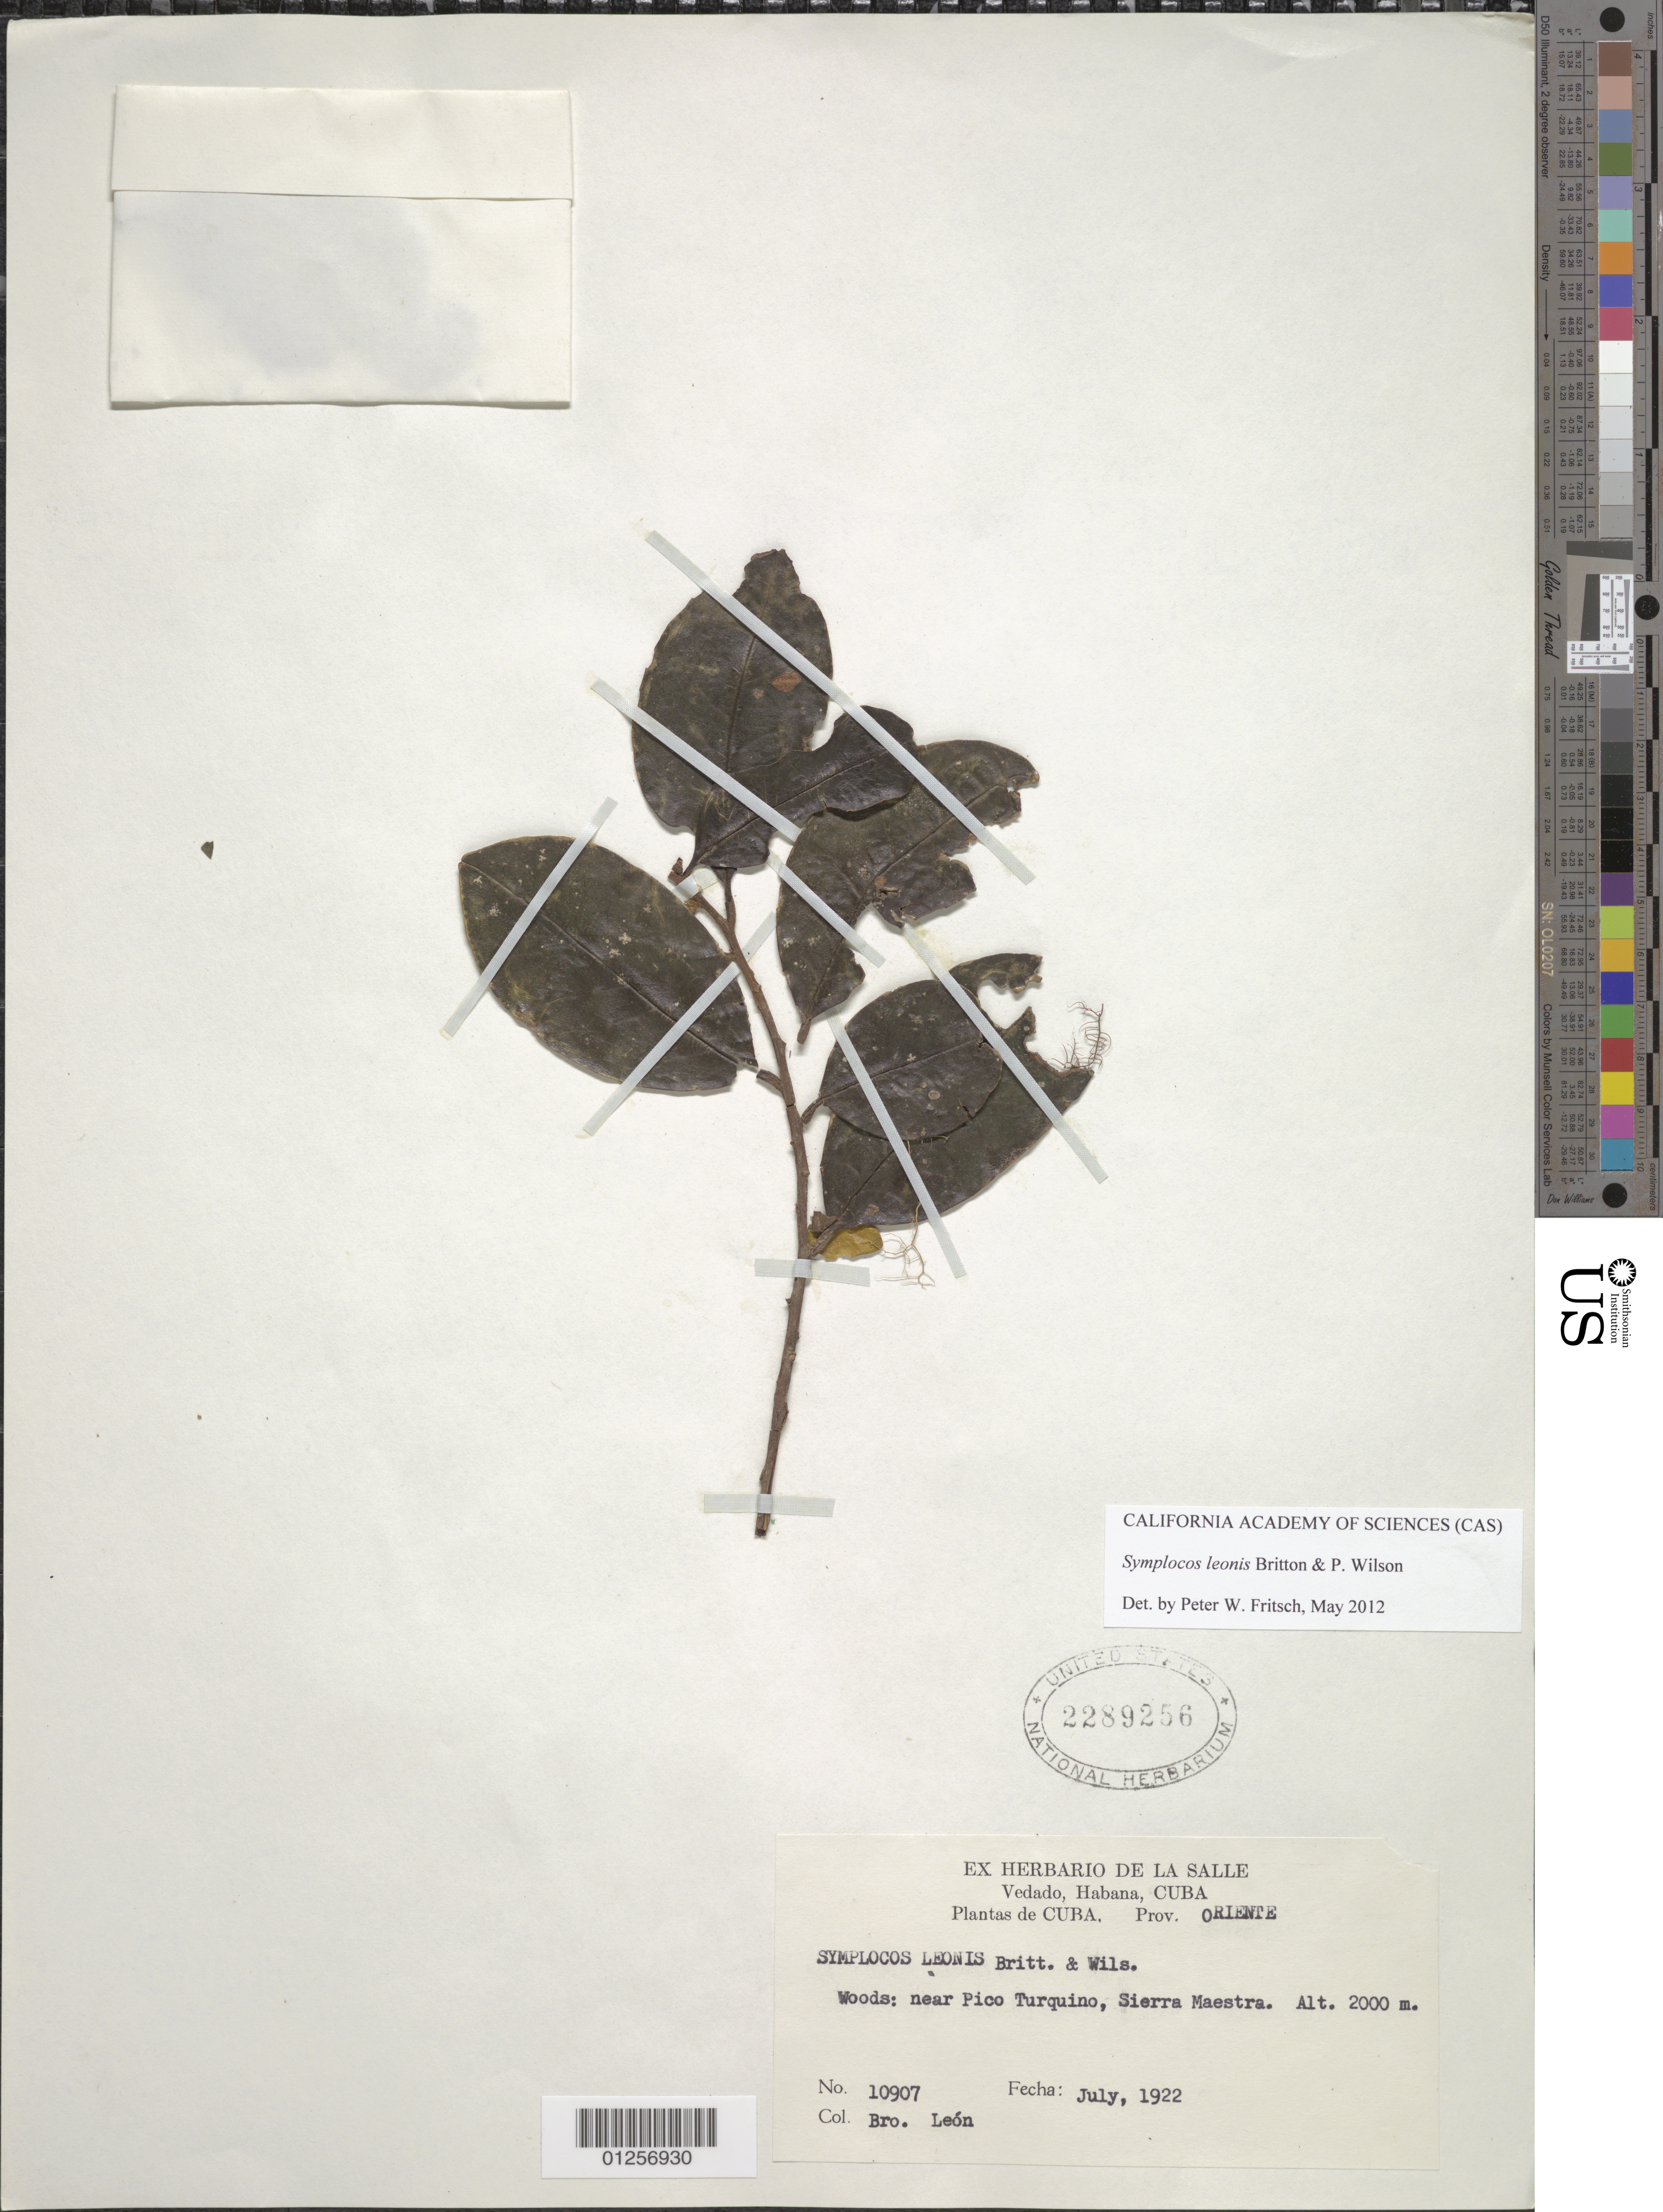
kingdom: Plantae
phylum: Tracheophyta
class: Magnoliopsida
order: Ericales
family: Symplocaceae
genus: Symplocos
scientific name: Symplocos leonis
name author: Britton & P. Wilson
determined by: Fritsch, Peter W.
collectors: Bro. León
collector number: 10907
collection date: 1922-07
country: Cuba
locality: Prov. Oriente, near Pico Turquino, Sierra Maestra.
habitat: Woods.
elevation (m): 2000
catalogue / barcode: US 2289256